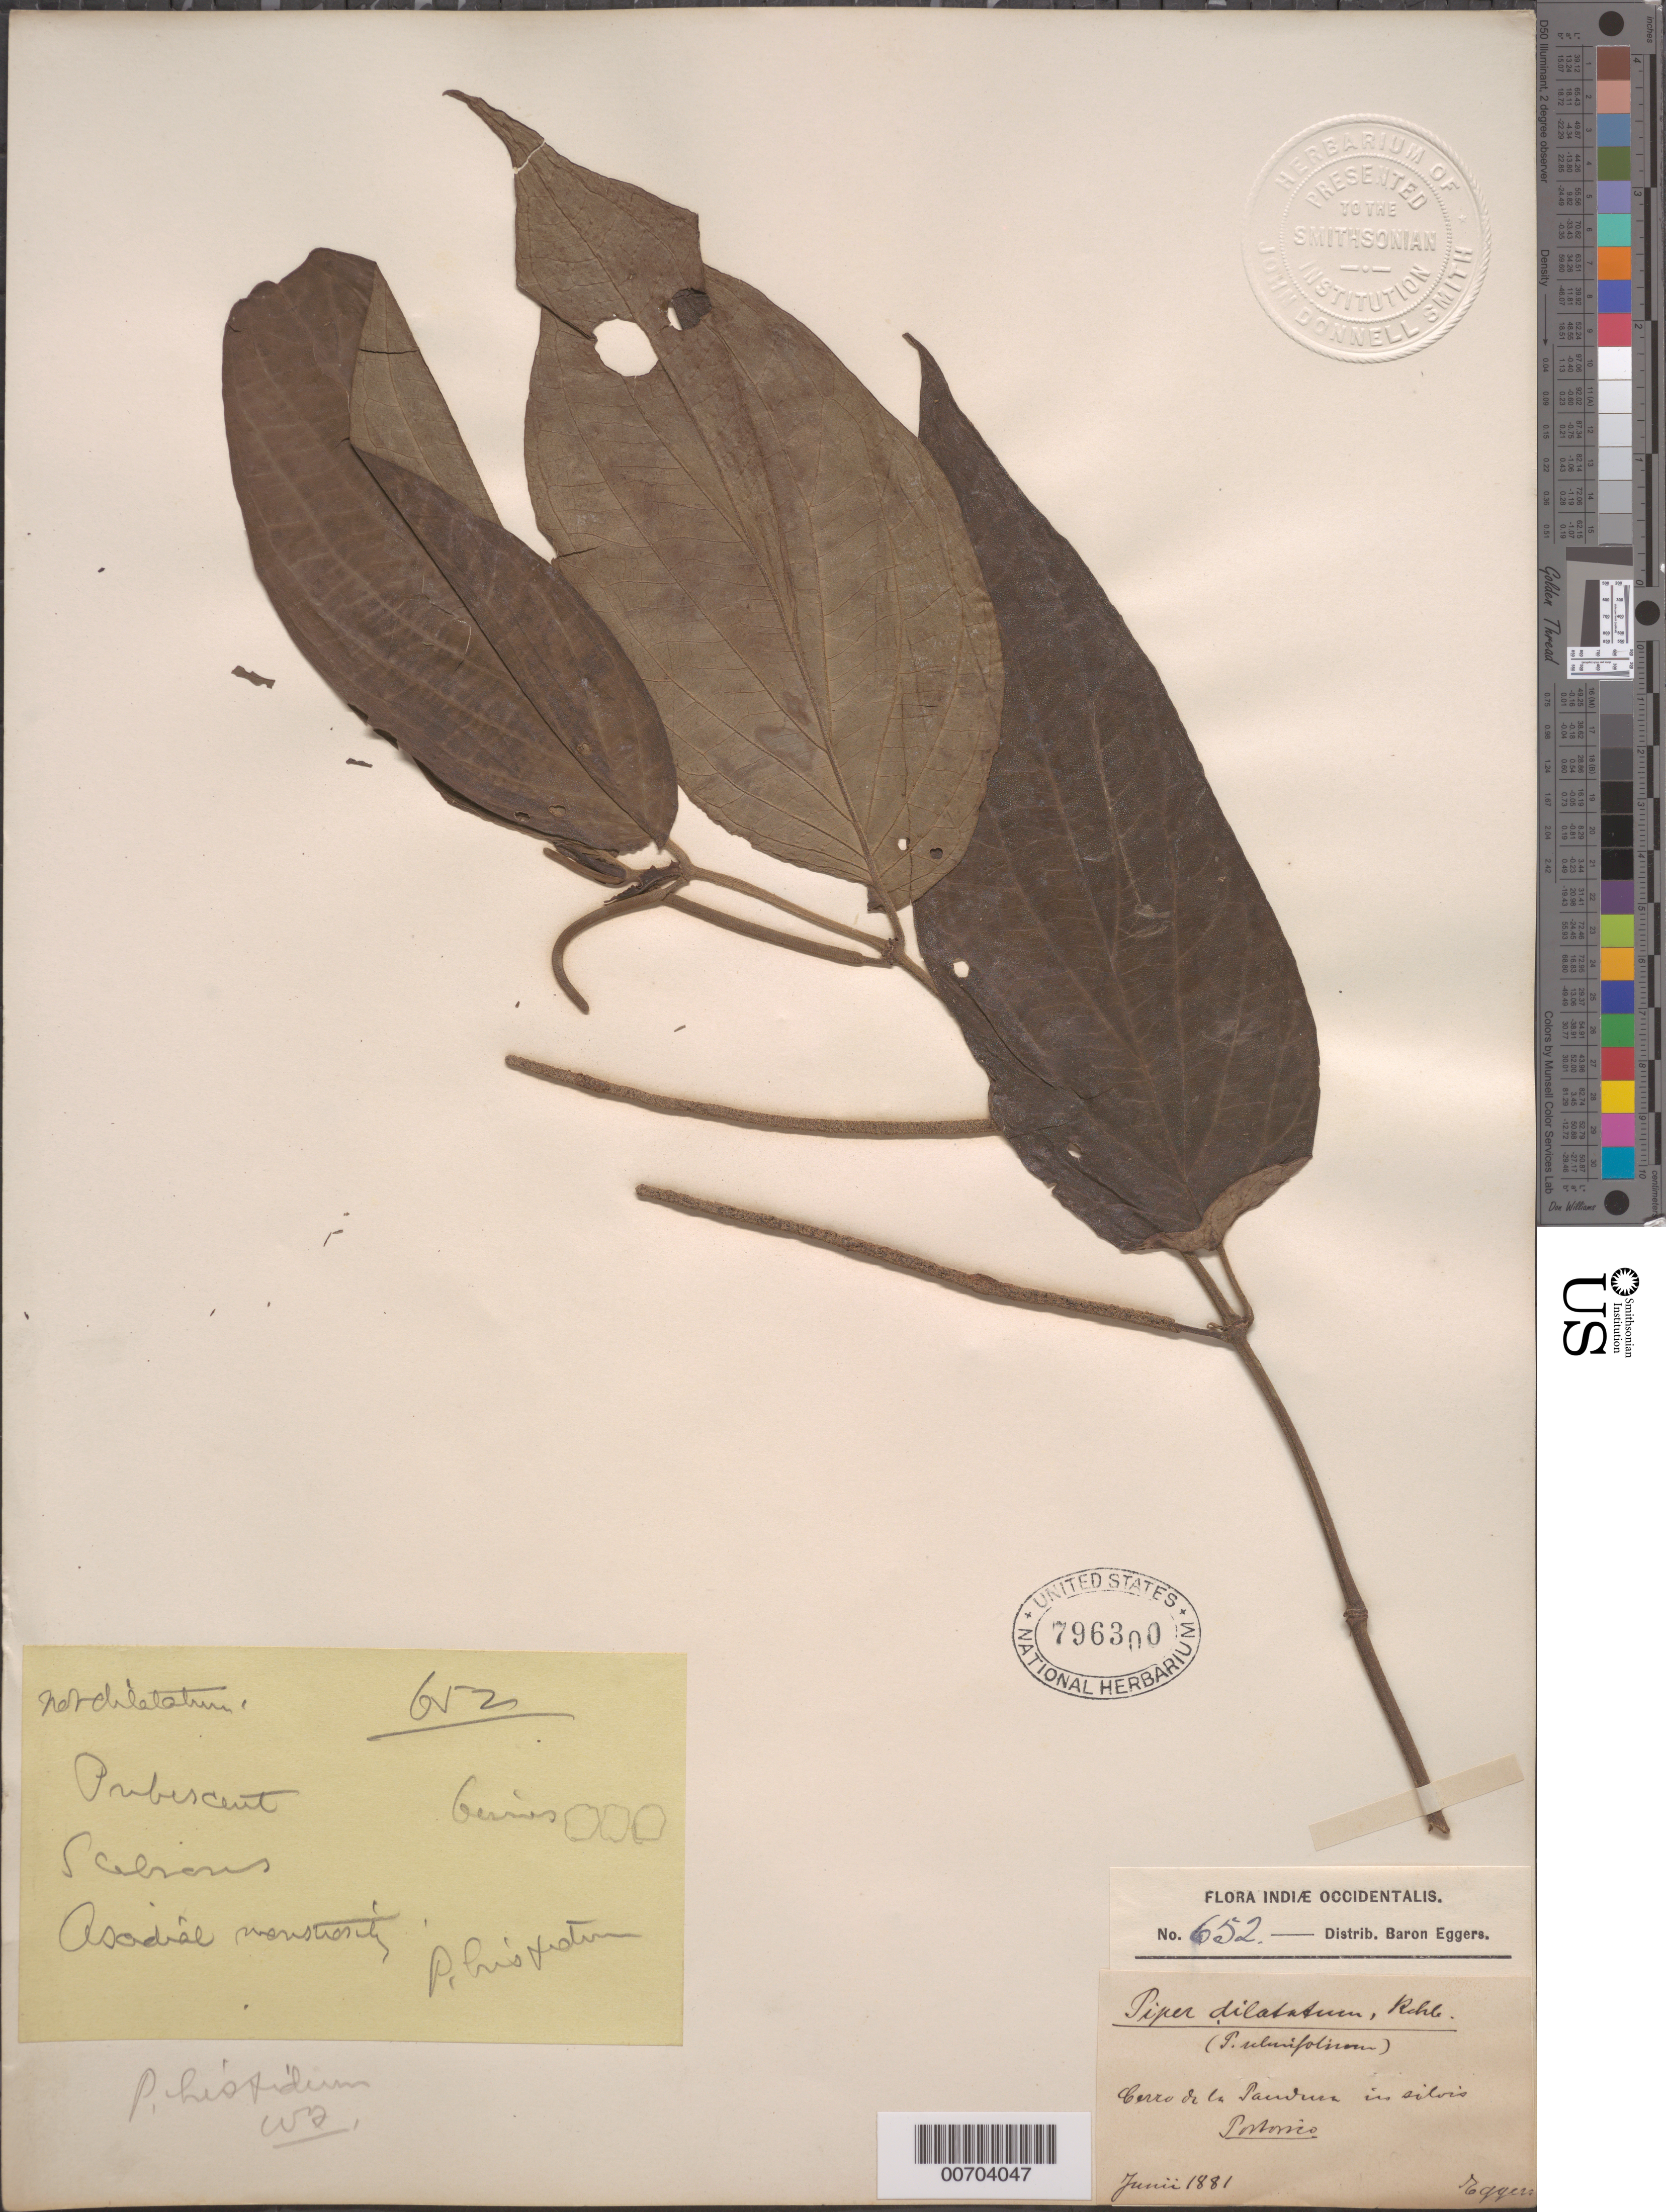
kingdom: Plantae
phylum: Tracheophyta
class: Magnoliopsida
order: Piperales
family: Piperaceae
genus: Piper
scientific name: Piper hispidum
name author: Sw.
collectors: H. F. A. von Eggers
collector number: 652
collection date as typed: Jun 1881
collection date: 1881-06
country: Puerto Rico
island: Greater Antilles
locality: Cerro de la Pandura in siloris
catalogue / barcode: US 796300